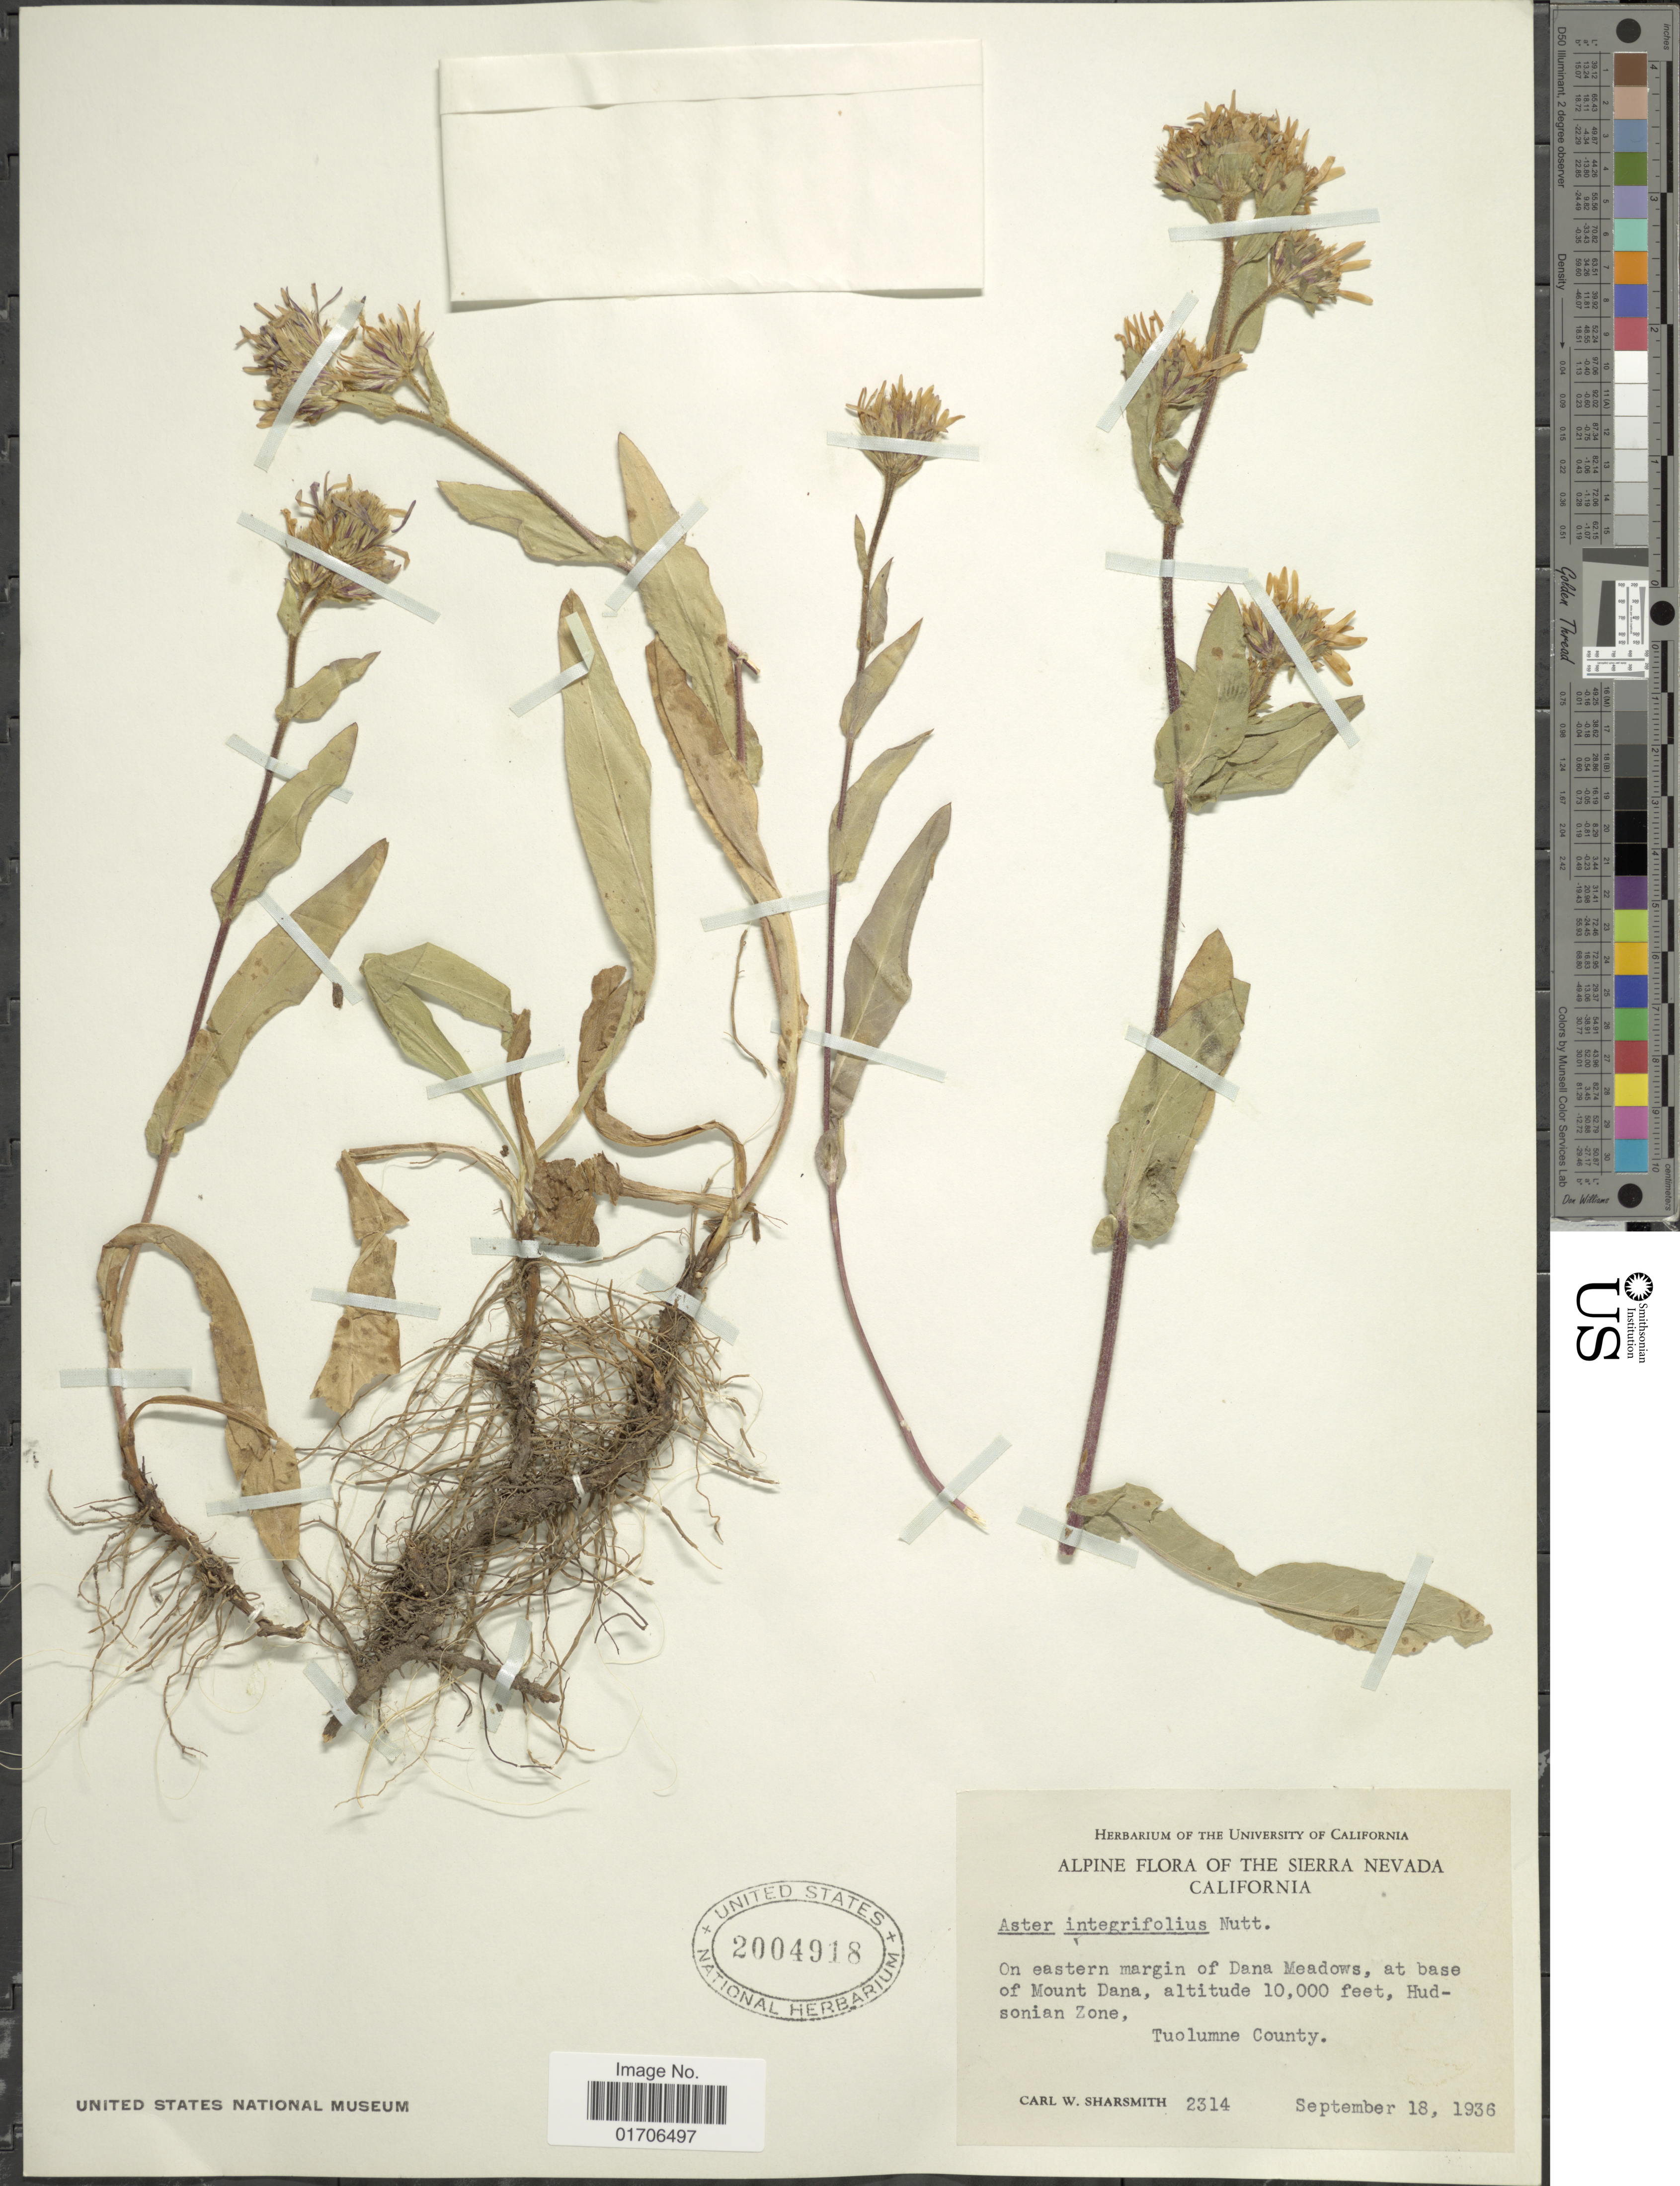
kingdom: Plantae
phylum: Tracheophyta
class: Magnoliopsida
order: Asterales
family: Asteraceae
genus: Eurybia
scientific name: Eurybia integrifolia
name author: (Nutt.) G.L. Nesom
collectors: C. Sharsmith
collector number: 2314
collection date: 1936-09-19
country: United States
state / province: California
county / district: Tuolumne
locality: Alpine flora of the Sierra Nevada. On eastern margin of Dana Meadows, at base of Mount Dana. Tuolumne County.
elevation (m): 3048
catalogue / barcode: US 2004918